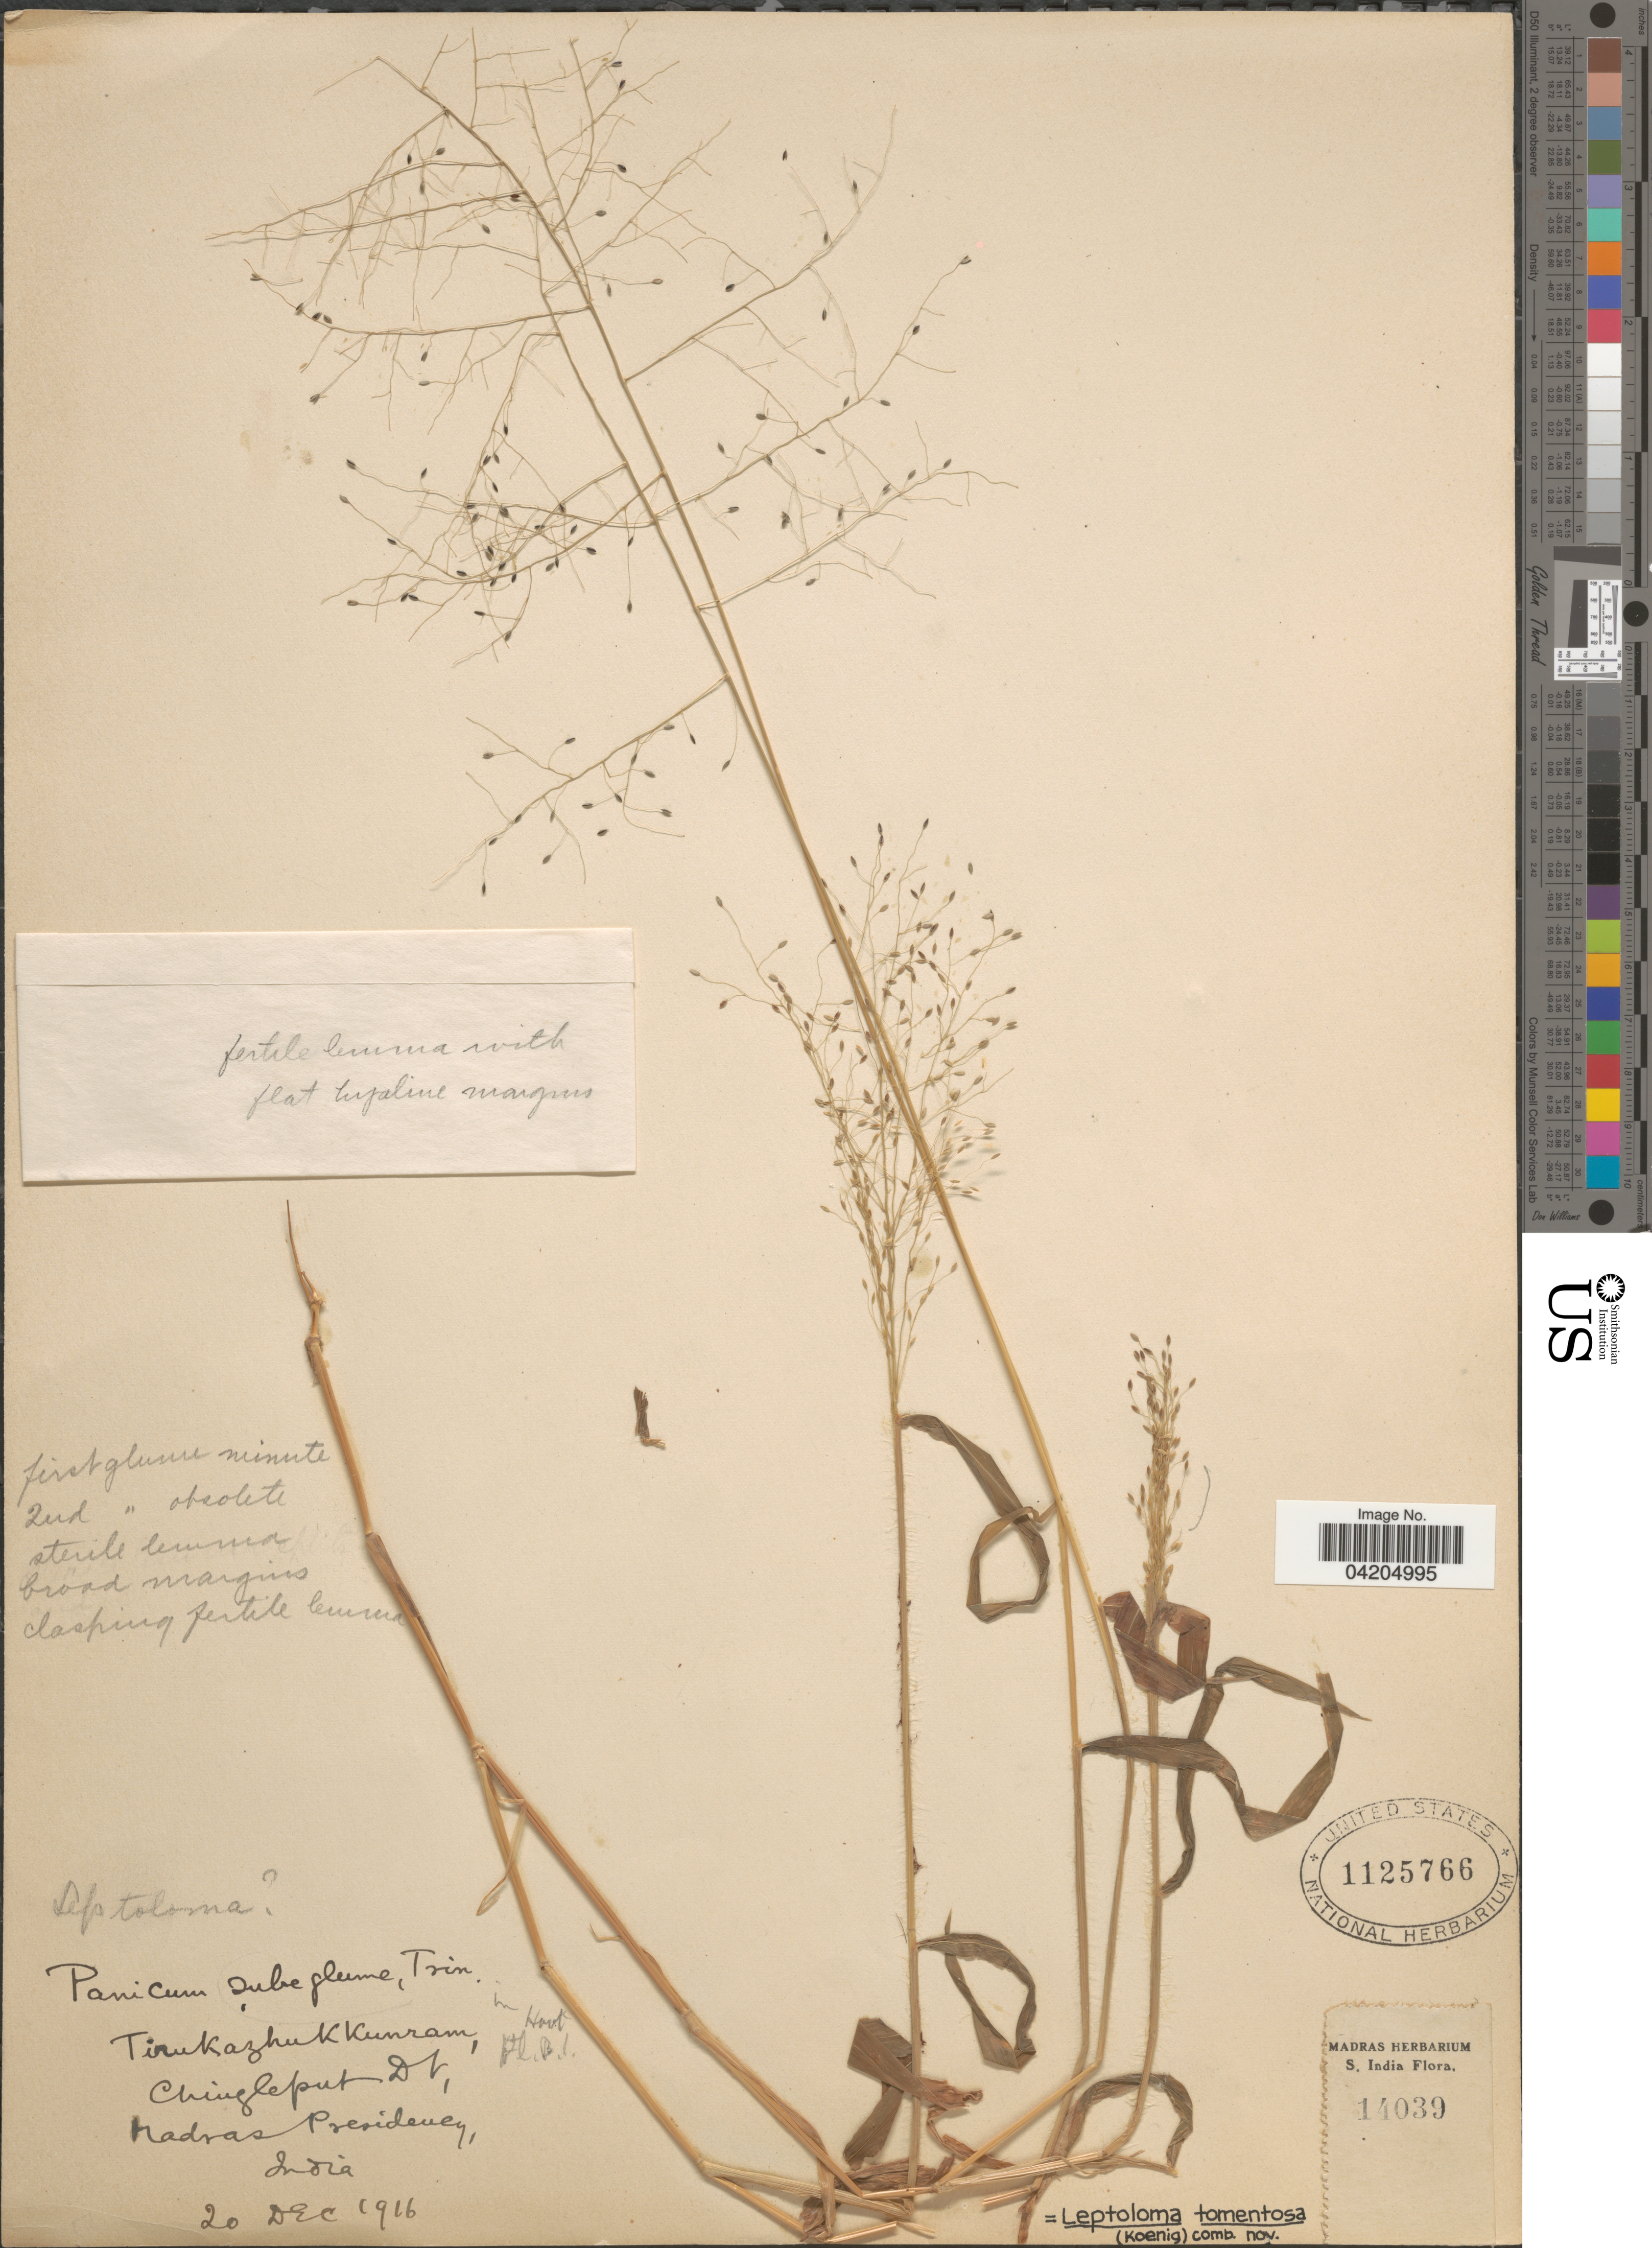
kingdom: Plantae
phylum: Tracheophyta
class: Liliopsida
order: Poales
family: Poaceae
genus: Digitaria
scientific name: Digitaria tomentosa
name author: (J. Koenig ex Rottler) Henr.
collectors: Ex herb. Madras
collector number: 14039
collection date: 1916-12-20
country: India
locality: Tirukazhukkunram, Chingleput Dt, Madras Presidency, S. India.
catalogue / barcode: US 1125766